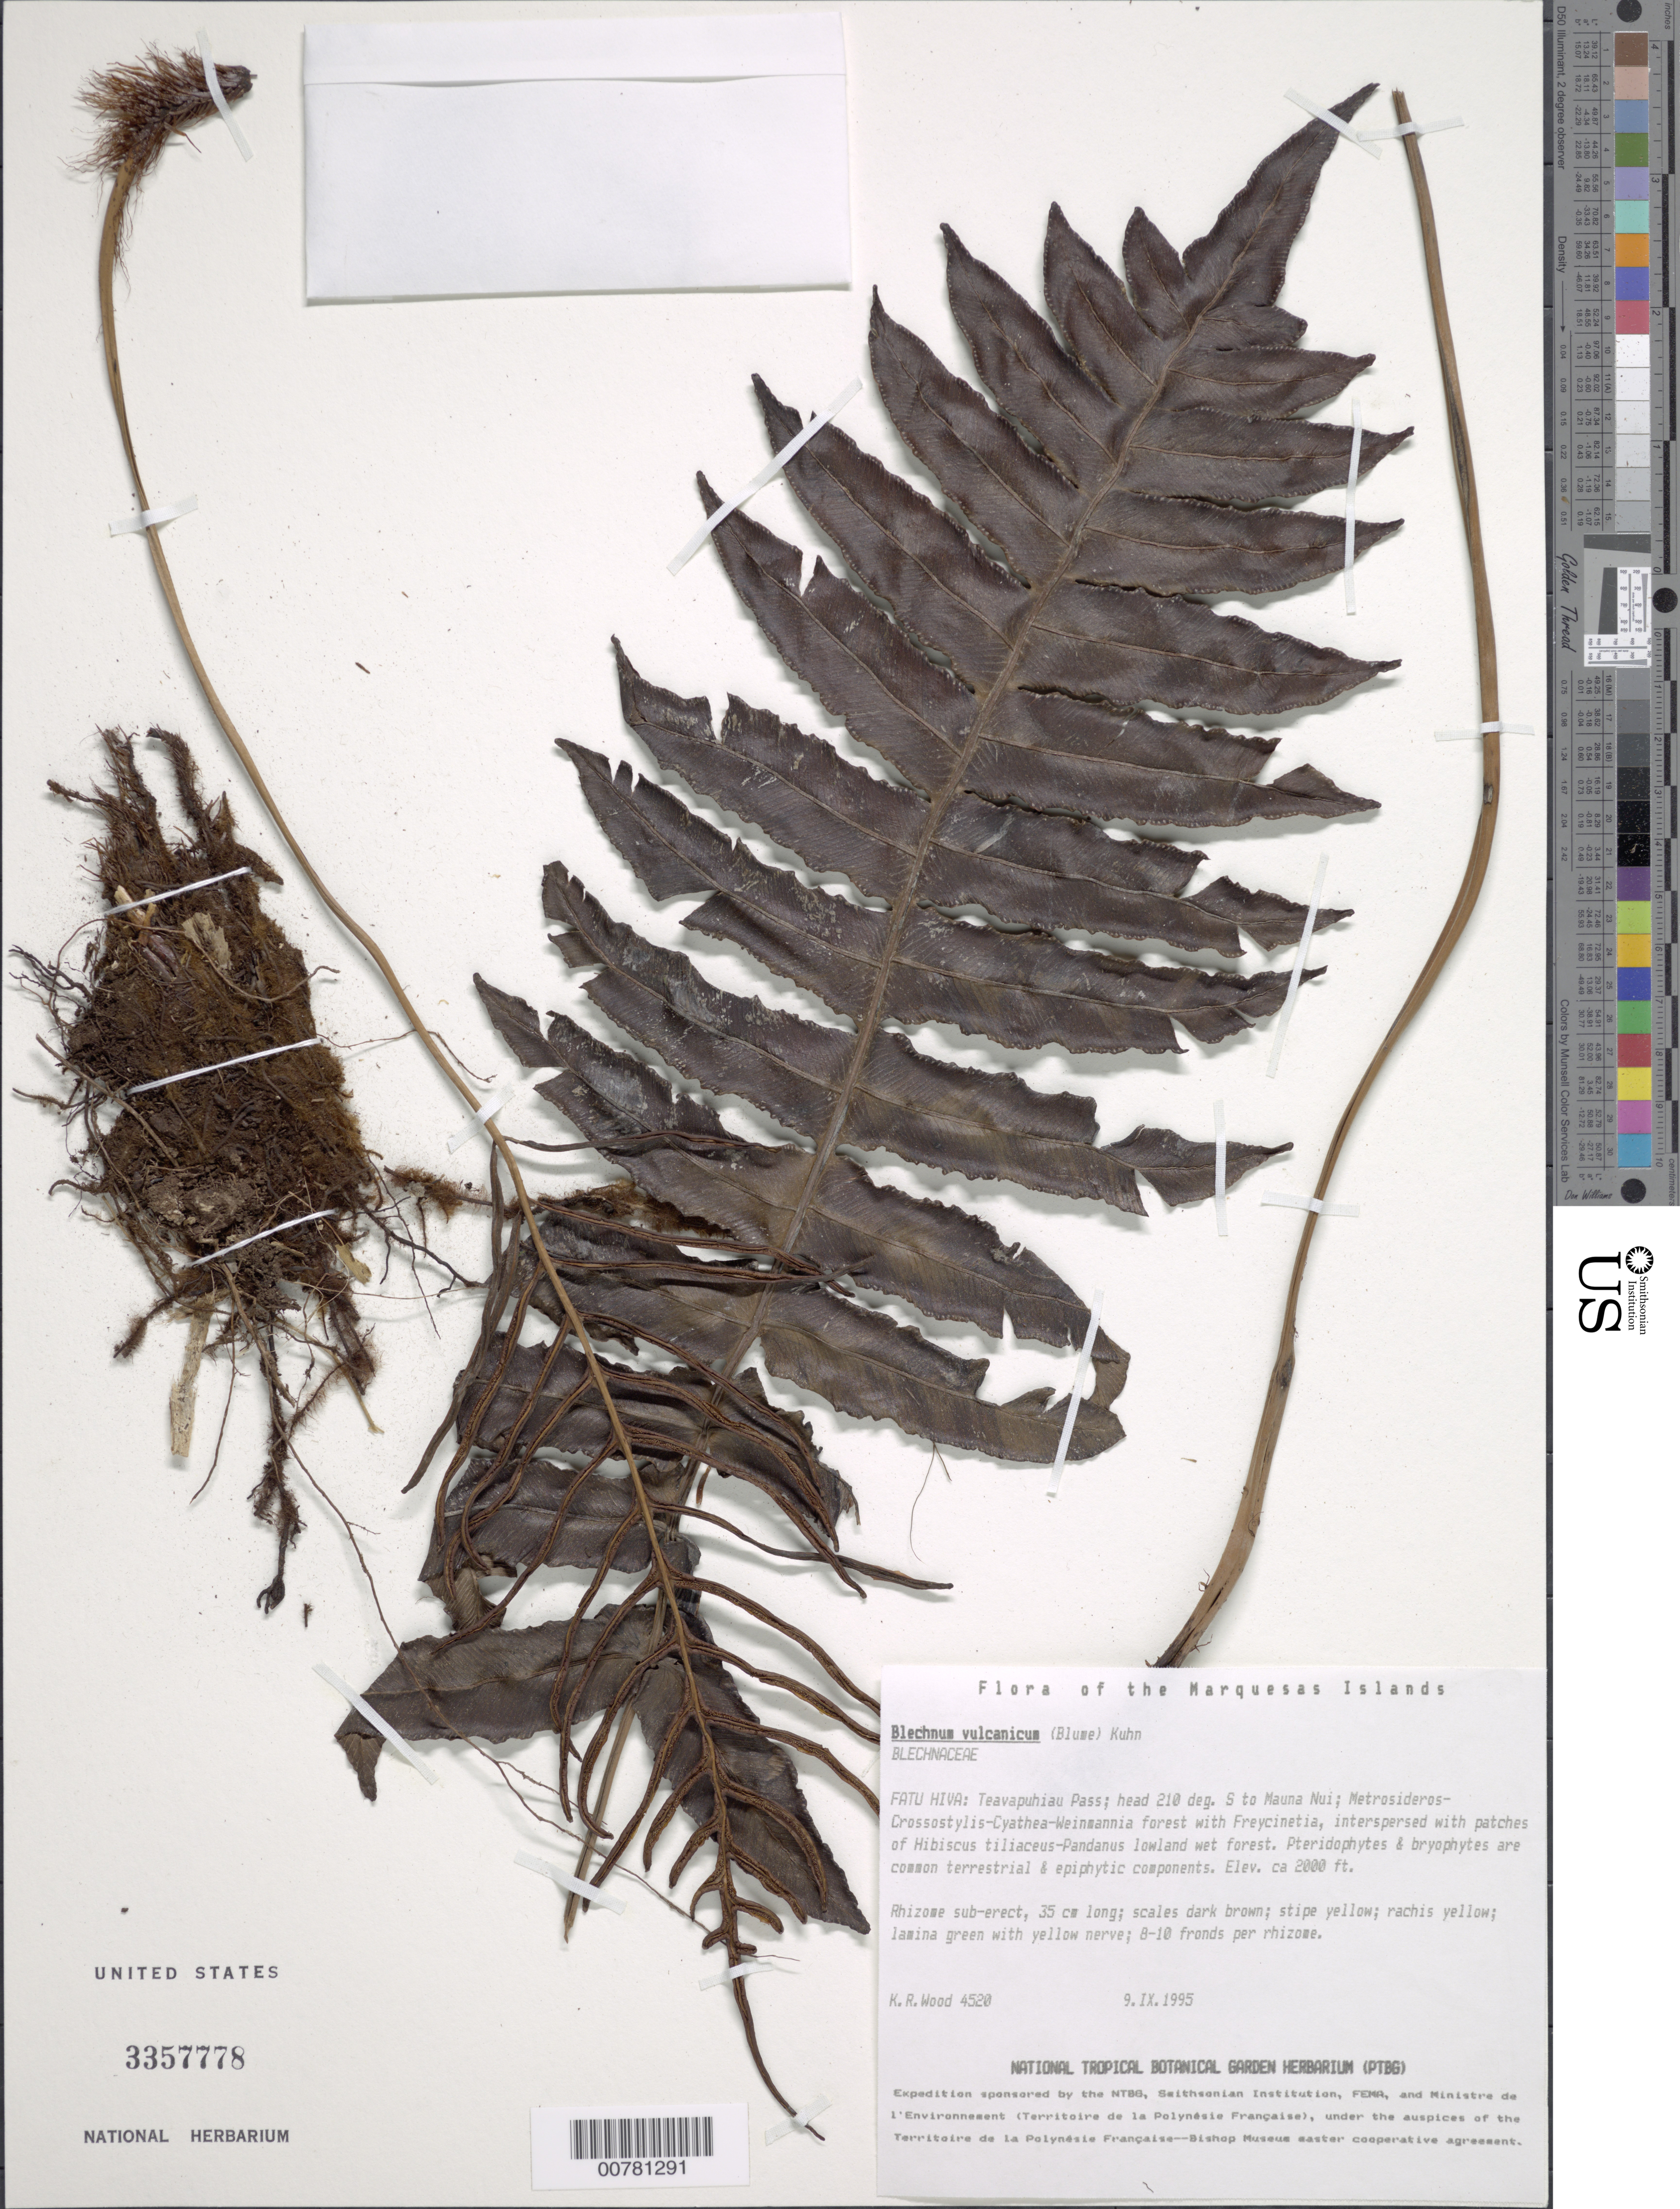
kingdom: Plantae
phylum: Tracheophyta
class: Polypodiopsida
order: Polypodiales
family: Blechnaceae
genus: Blechnum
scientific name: Blechnum vulcanicum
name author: (Blume) Kuhn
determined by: Lorence, David H., (PTBG), National Tropical Botanical Garden (UNITED STATES)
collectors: K. R. Wood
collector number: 4520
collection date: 1995-09-09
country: French Polynesia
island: Fatu Hiva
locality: Teavapuhiau Pass, head 210 deg. S to Mauna Nui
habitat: Metrosideros - Crossostylis - Cyathea - Weinmannia w/ Freycinetia, interspersed w/ Hibiscus tiliaceus - Pandanus lowland wet forest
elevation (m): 610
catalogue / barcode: US 3357778